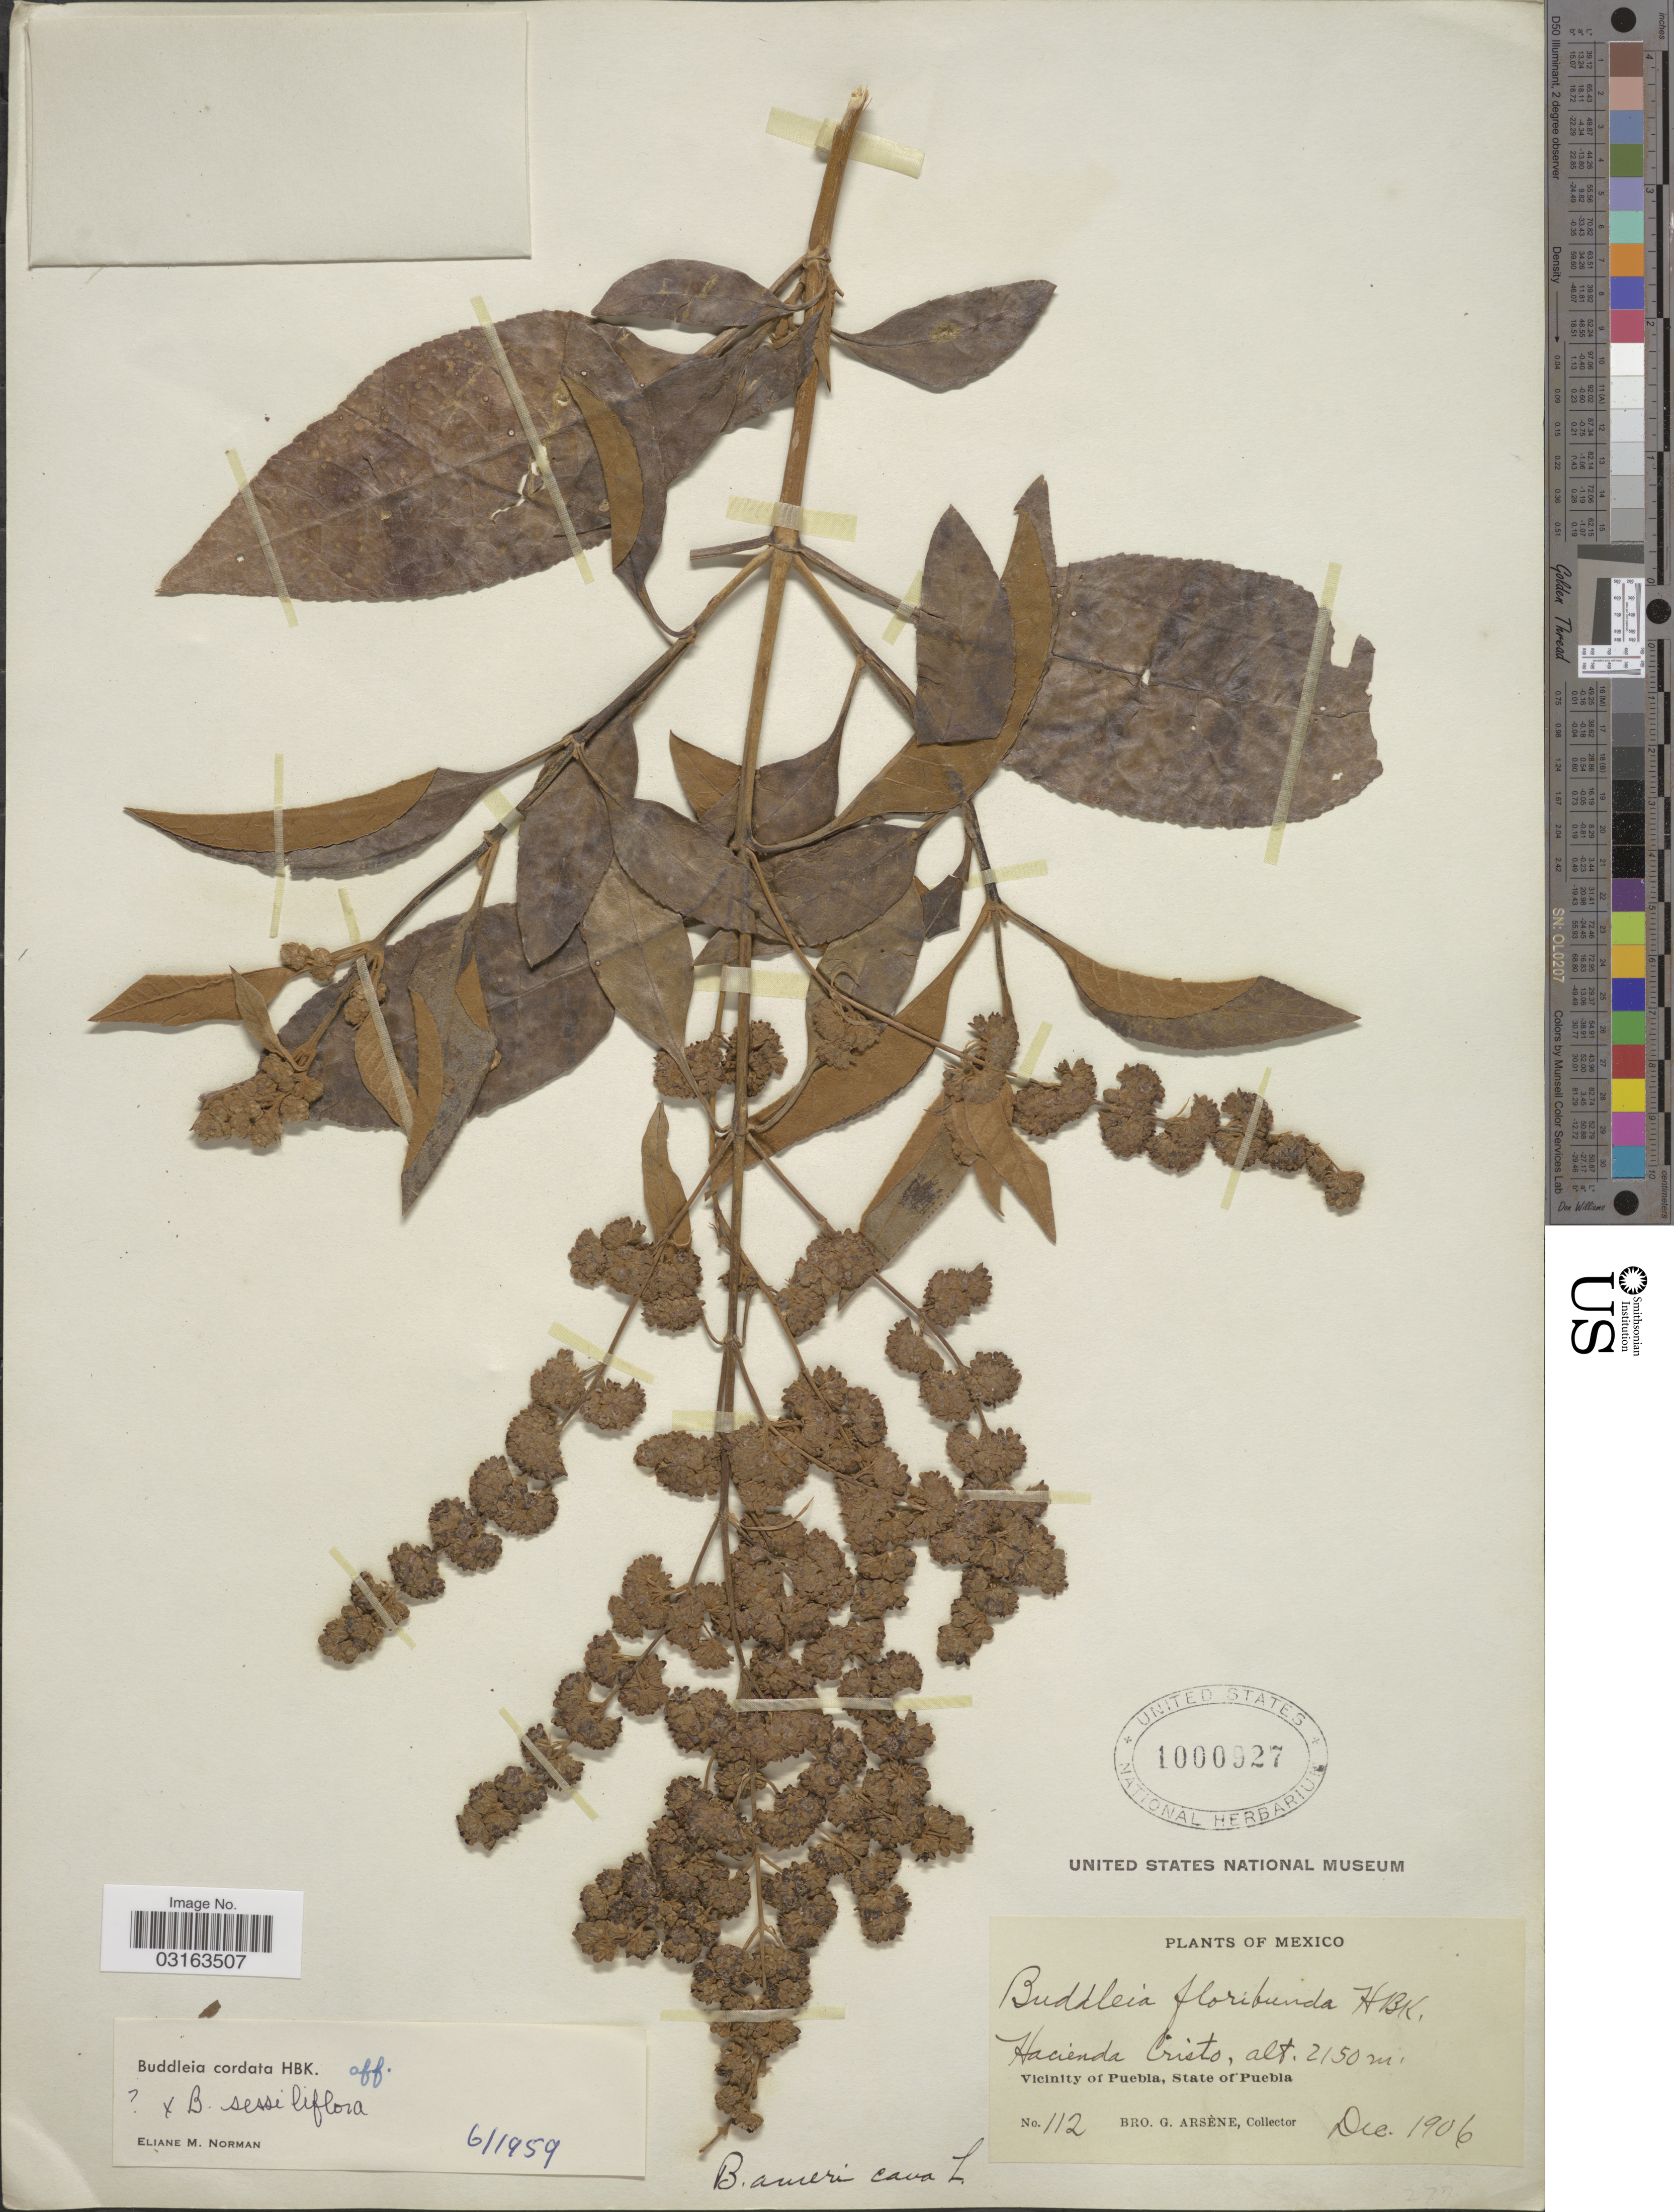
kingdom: Plantae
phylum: Tracheophyta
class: Magnoliopsida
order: Lamiales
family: Scrophulariaceae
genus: Buddleja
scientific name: Buddleja cordata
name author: Kunth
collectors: Bro. G. Arsène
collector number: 112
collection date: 1906-12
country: Mexico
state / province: Puebla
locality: Haciendo Cristo. Vicinity of Puebla.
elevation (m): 2150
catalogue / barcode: US 1000927